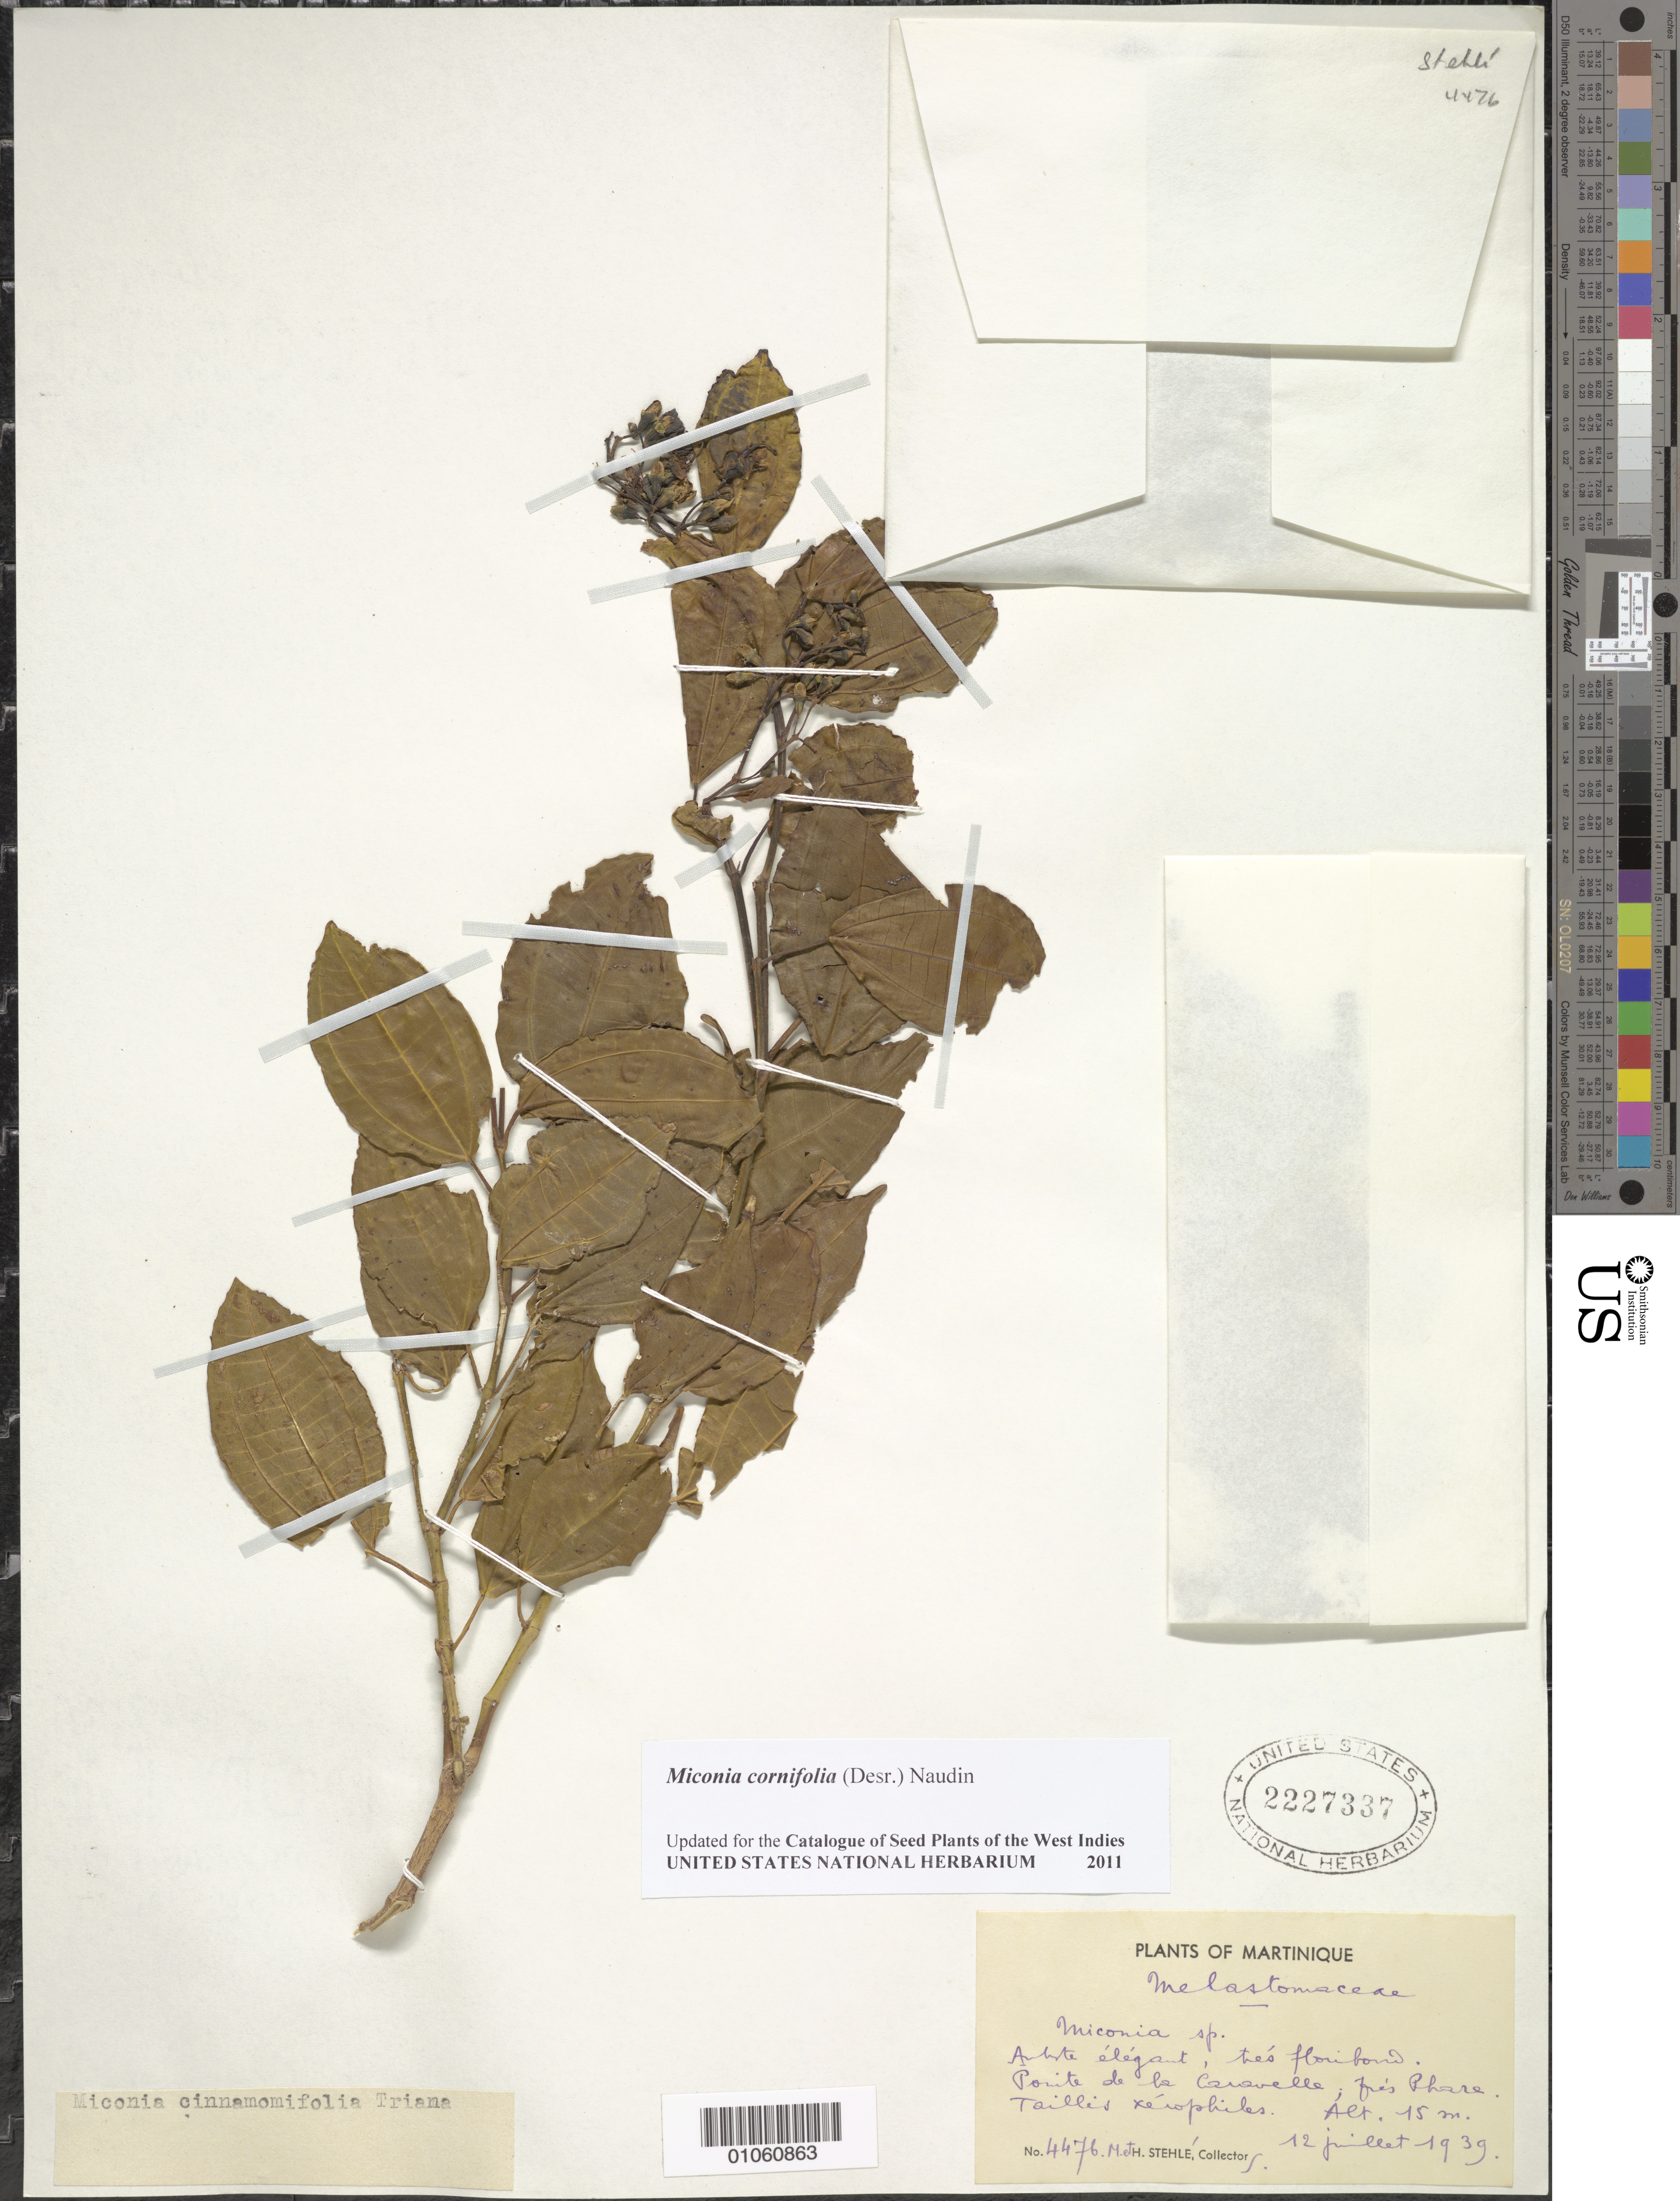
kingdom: Plantae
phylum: Tracheophyta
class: Magnoliopsida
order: Myrtales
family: Melastomataceae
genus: Miconia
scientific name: Miconia cornifolia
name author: (Desr.) Naudin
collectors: H. Stehlé & M. Stehlé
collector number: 4476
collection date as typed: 12 Jul 1939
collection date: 1939-07-12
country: Martinique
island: Martinique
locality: Pointe de la Caravelle, prés Phare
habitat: Taillis xérophiles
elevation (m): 15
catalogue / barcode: US 2227337